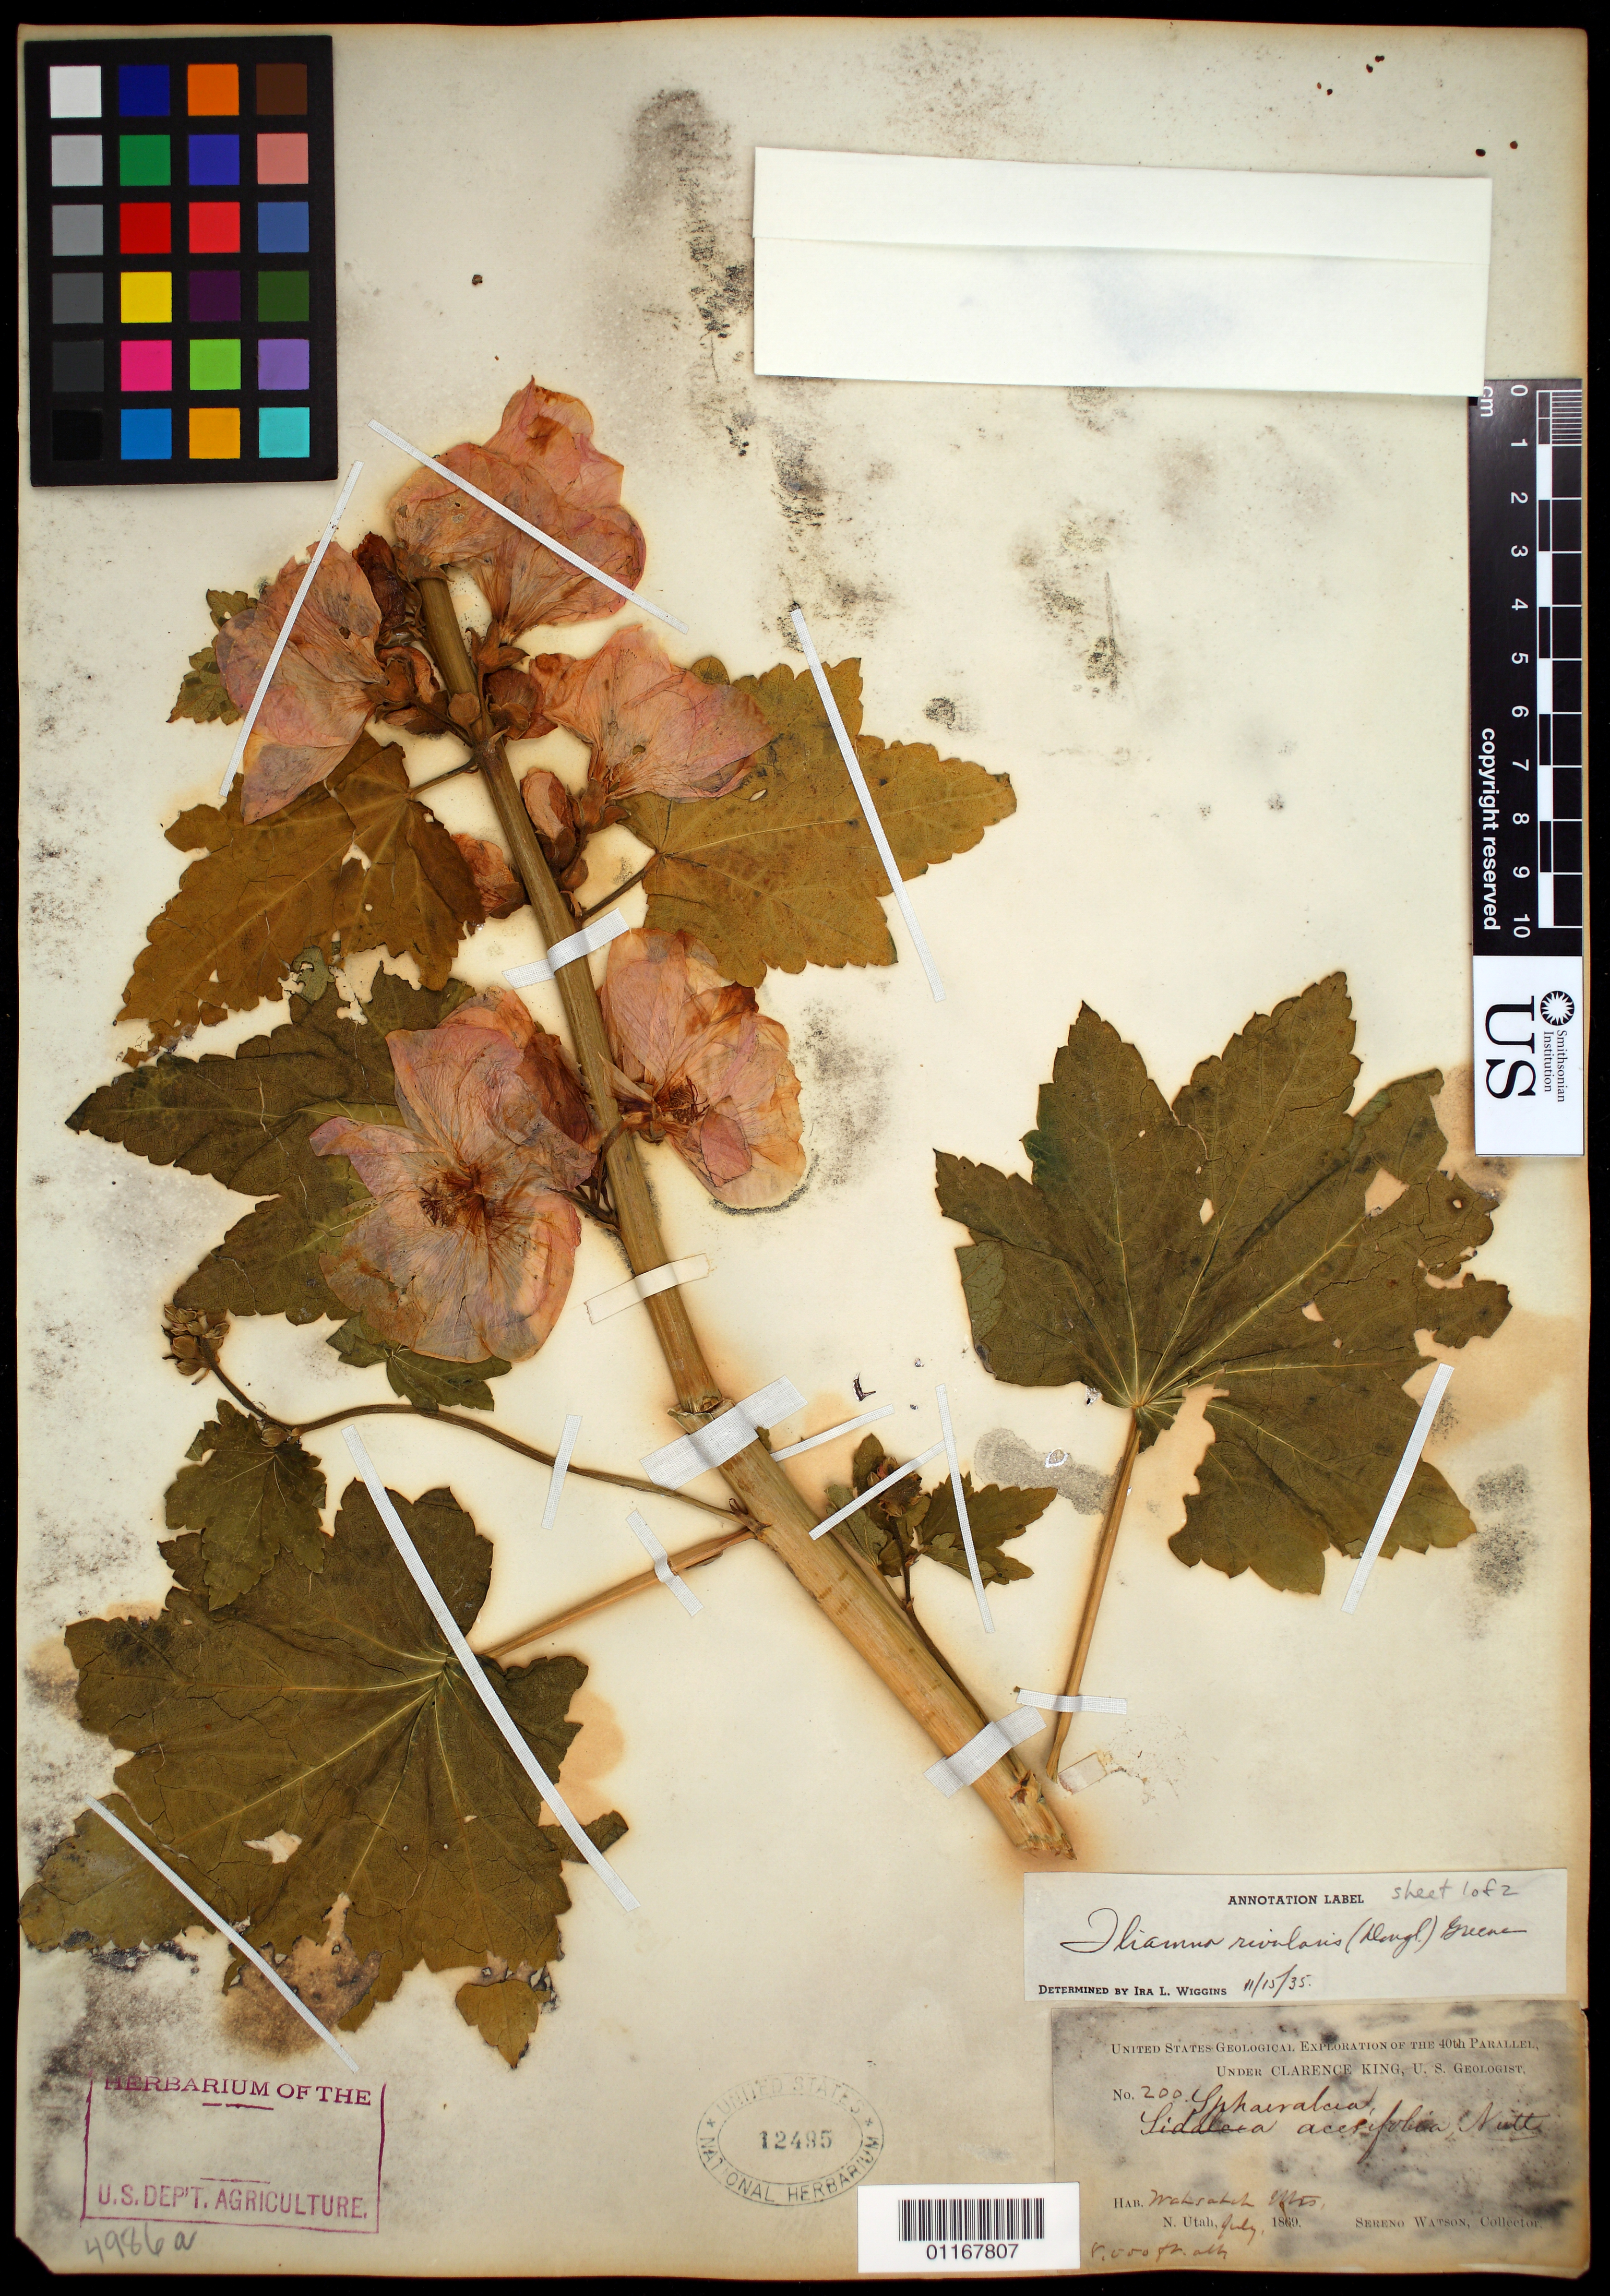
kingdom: Plantae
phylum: Tracheophyta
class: Magnoliopsida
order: Malvales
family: Malvaceae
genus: Iliamna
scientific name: Iliamna rivularis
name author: (Douglas) Greene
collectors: S. Watson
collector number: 200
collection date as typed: Jul 1869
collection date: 1869-07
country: United States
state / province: Utah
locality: Wasatch Mts., N. Utah.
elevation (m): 2606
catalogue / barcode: US 12495